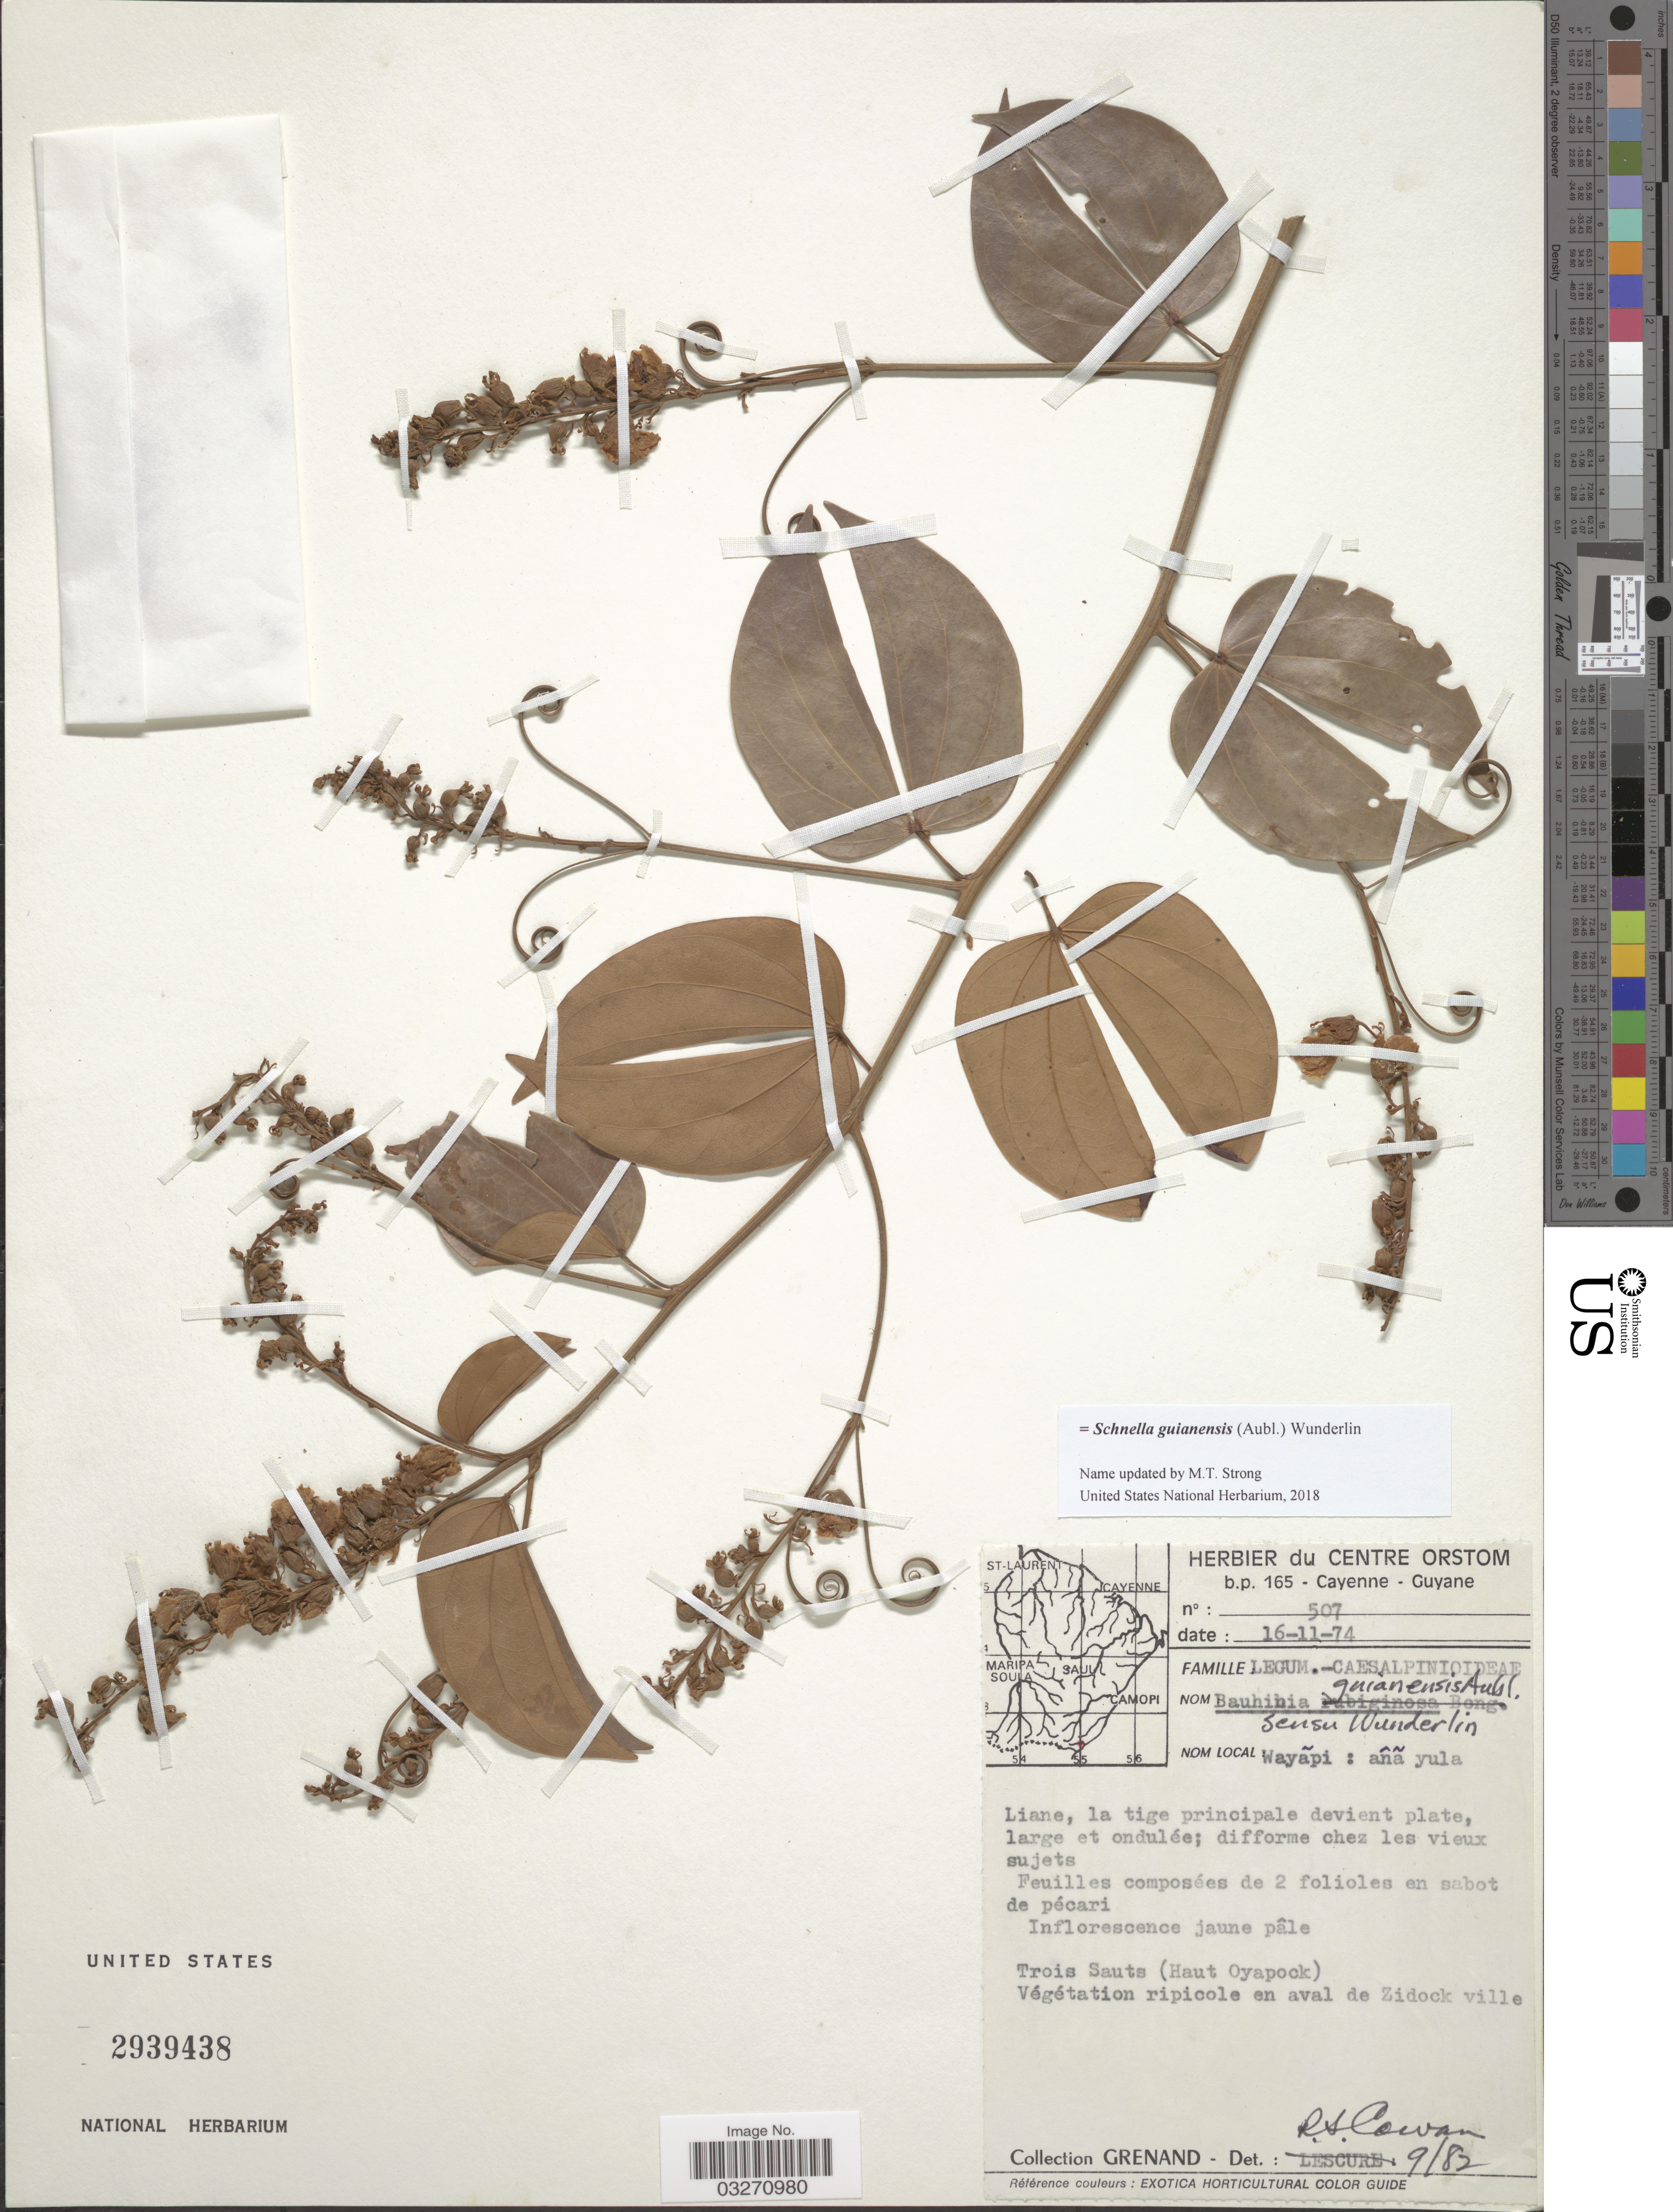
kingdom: Plantae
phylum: Tracheophyta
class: Magnoliopsida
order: Fabales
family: Fabaceae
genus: Schnella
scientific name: Schnella guianensis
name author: (Aubl.) Wunderlin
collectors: -. Grenand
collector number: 507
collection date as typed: Transcribed d/m/y: 16/11/74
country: French Guiana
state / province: Cayenne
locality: Trois Sauts (Haut Oyapock), Végétation ripicole en aval de Zidock Ville.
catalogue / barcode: US 2939438